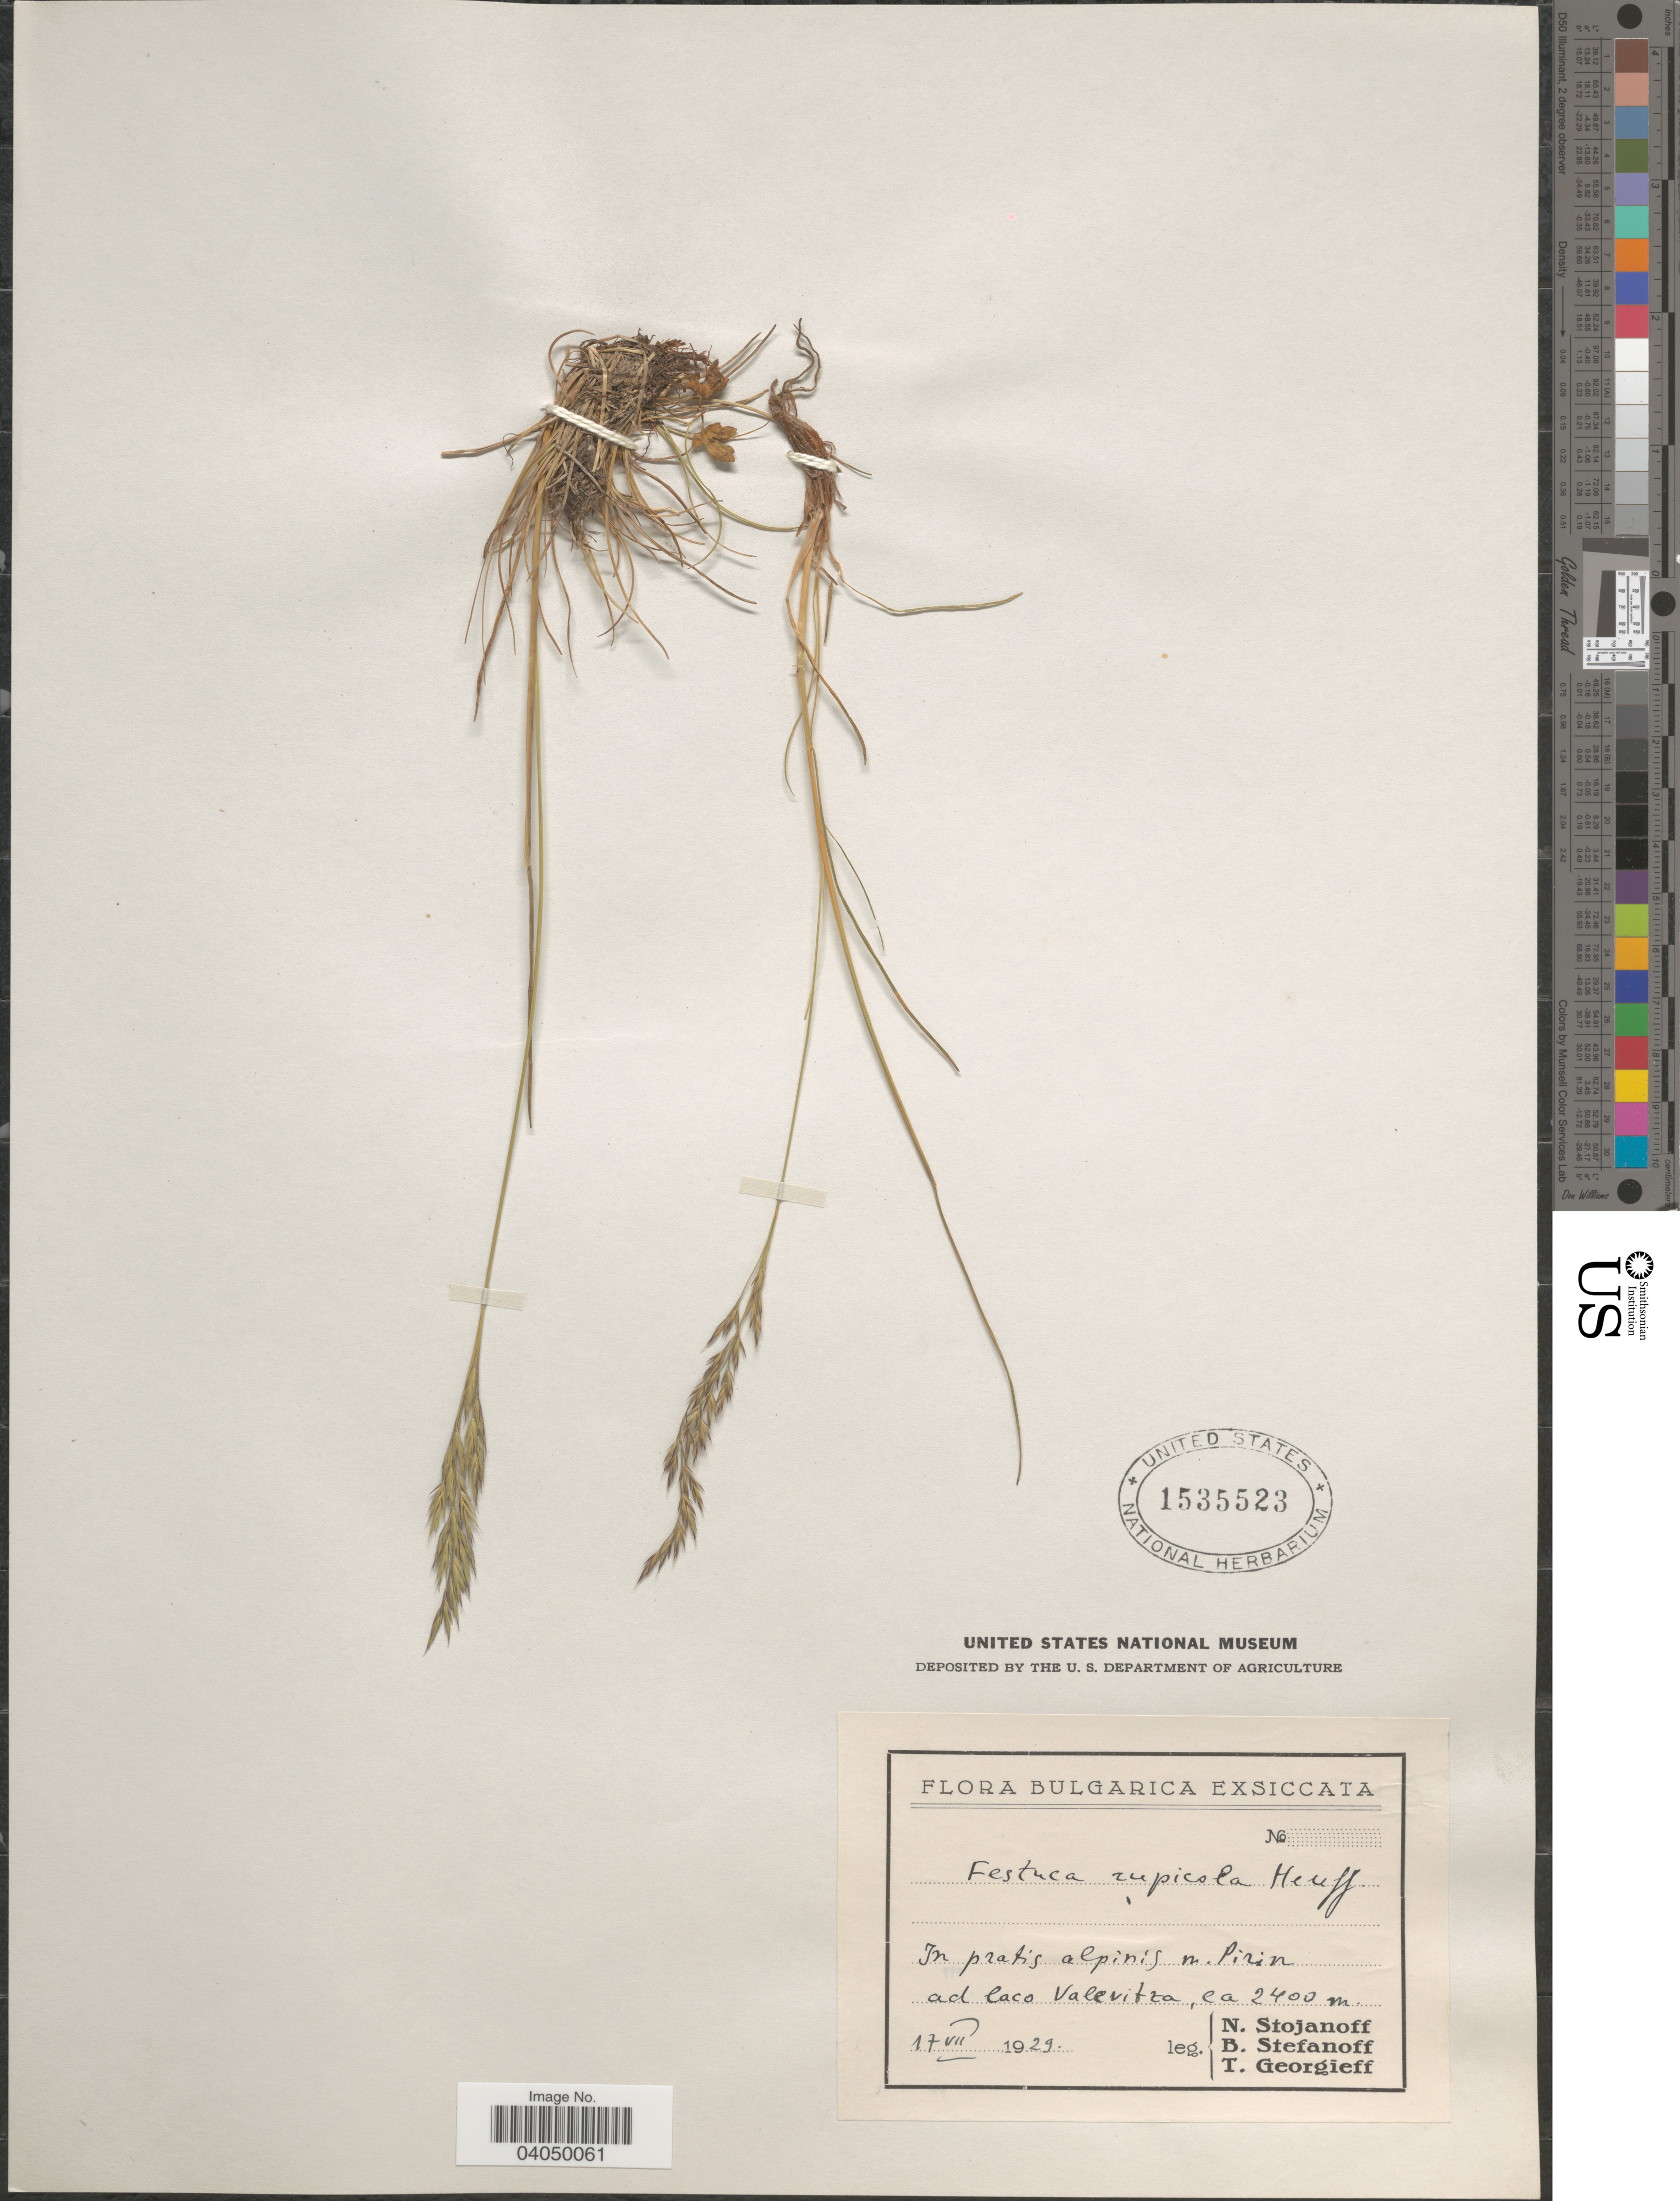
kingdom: Plantae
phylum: Tracheophyta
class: Liliopsida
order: Poales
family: Poaceae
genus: Festuca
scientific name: Festuca rupicola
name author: Heuff.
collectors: N. Stojanoff, B. Stefanoff & T. Georgieff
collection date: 1929-07-17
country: Bulgaria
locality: Bulgarica. In pratis alpinis n. Pirin ad laco Valevitza.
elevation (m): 2400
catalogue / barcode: US 1535523